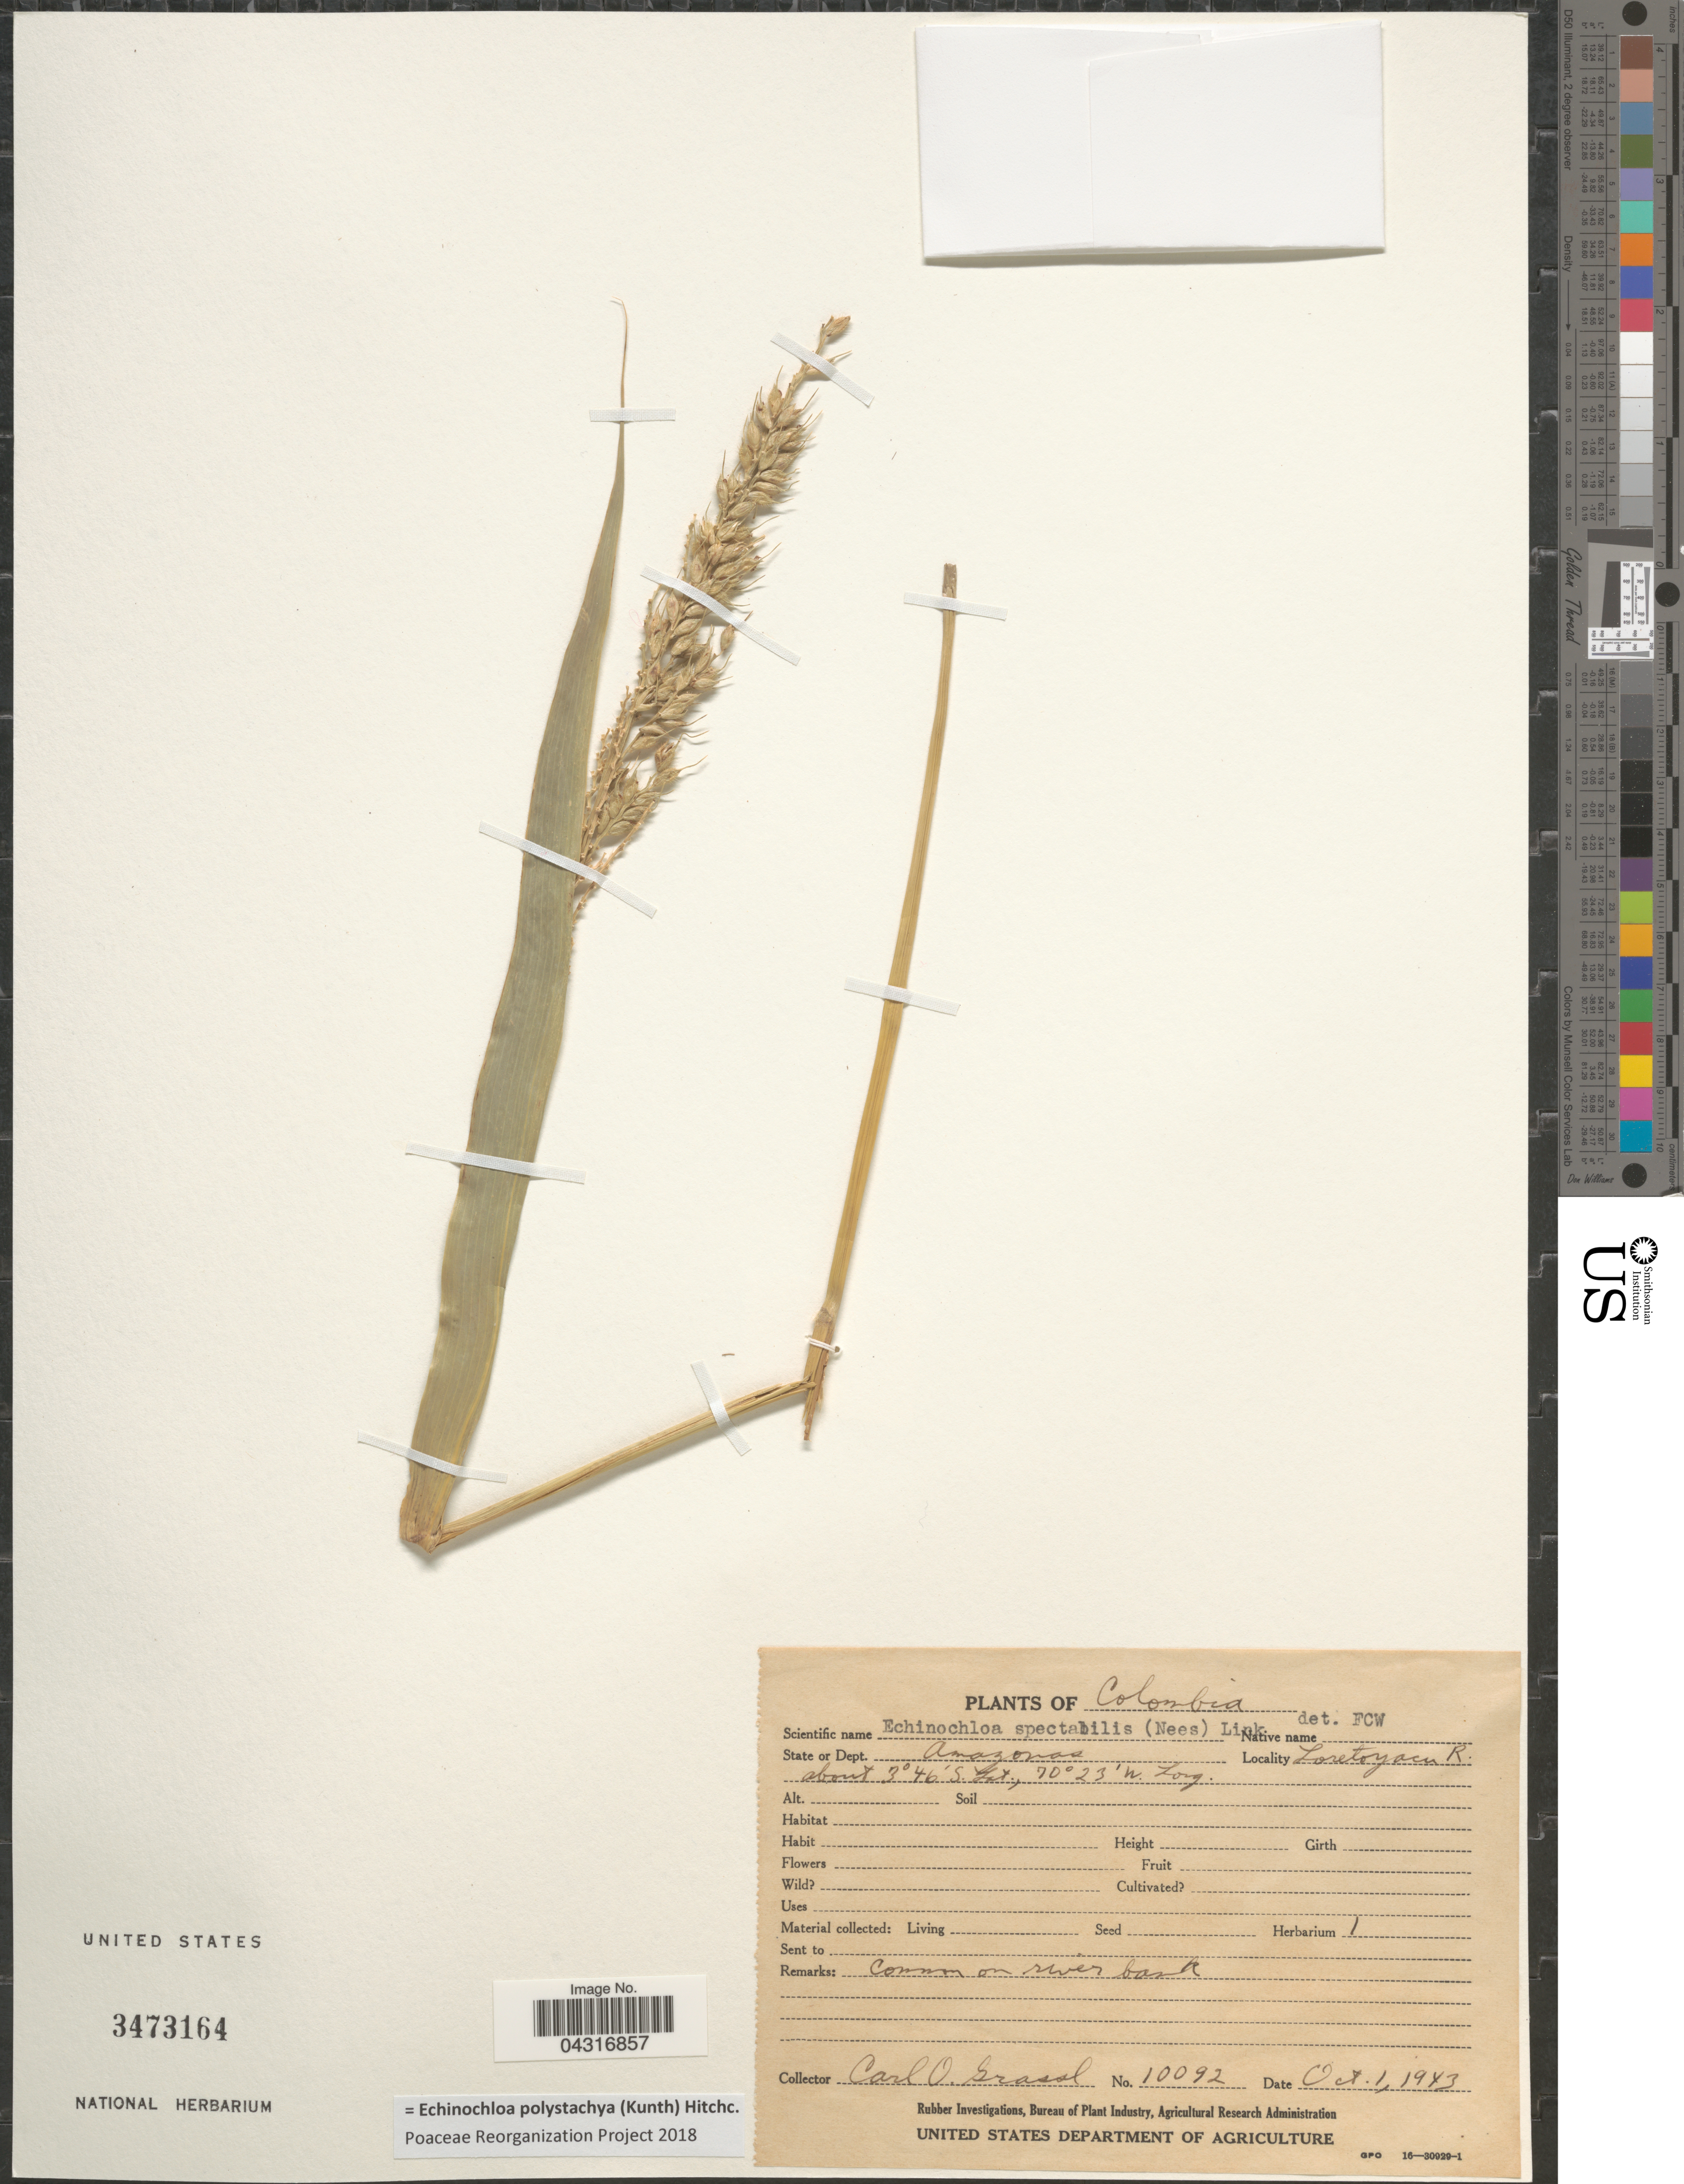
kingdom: Plantae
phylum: Tracheophyta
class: Liliopsida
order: Poales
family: Poaceae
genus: Echinochloa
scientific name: Echinochloa polystachya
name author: (Kunth) Hitchc.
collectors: C. Grassl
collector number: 10092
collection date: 1943-10-01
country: Colombia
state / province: Amazônas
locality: State or Dept. Amazonas. Loretoyacu R. Common on river bank.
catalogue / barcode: US 3473164